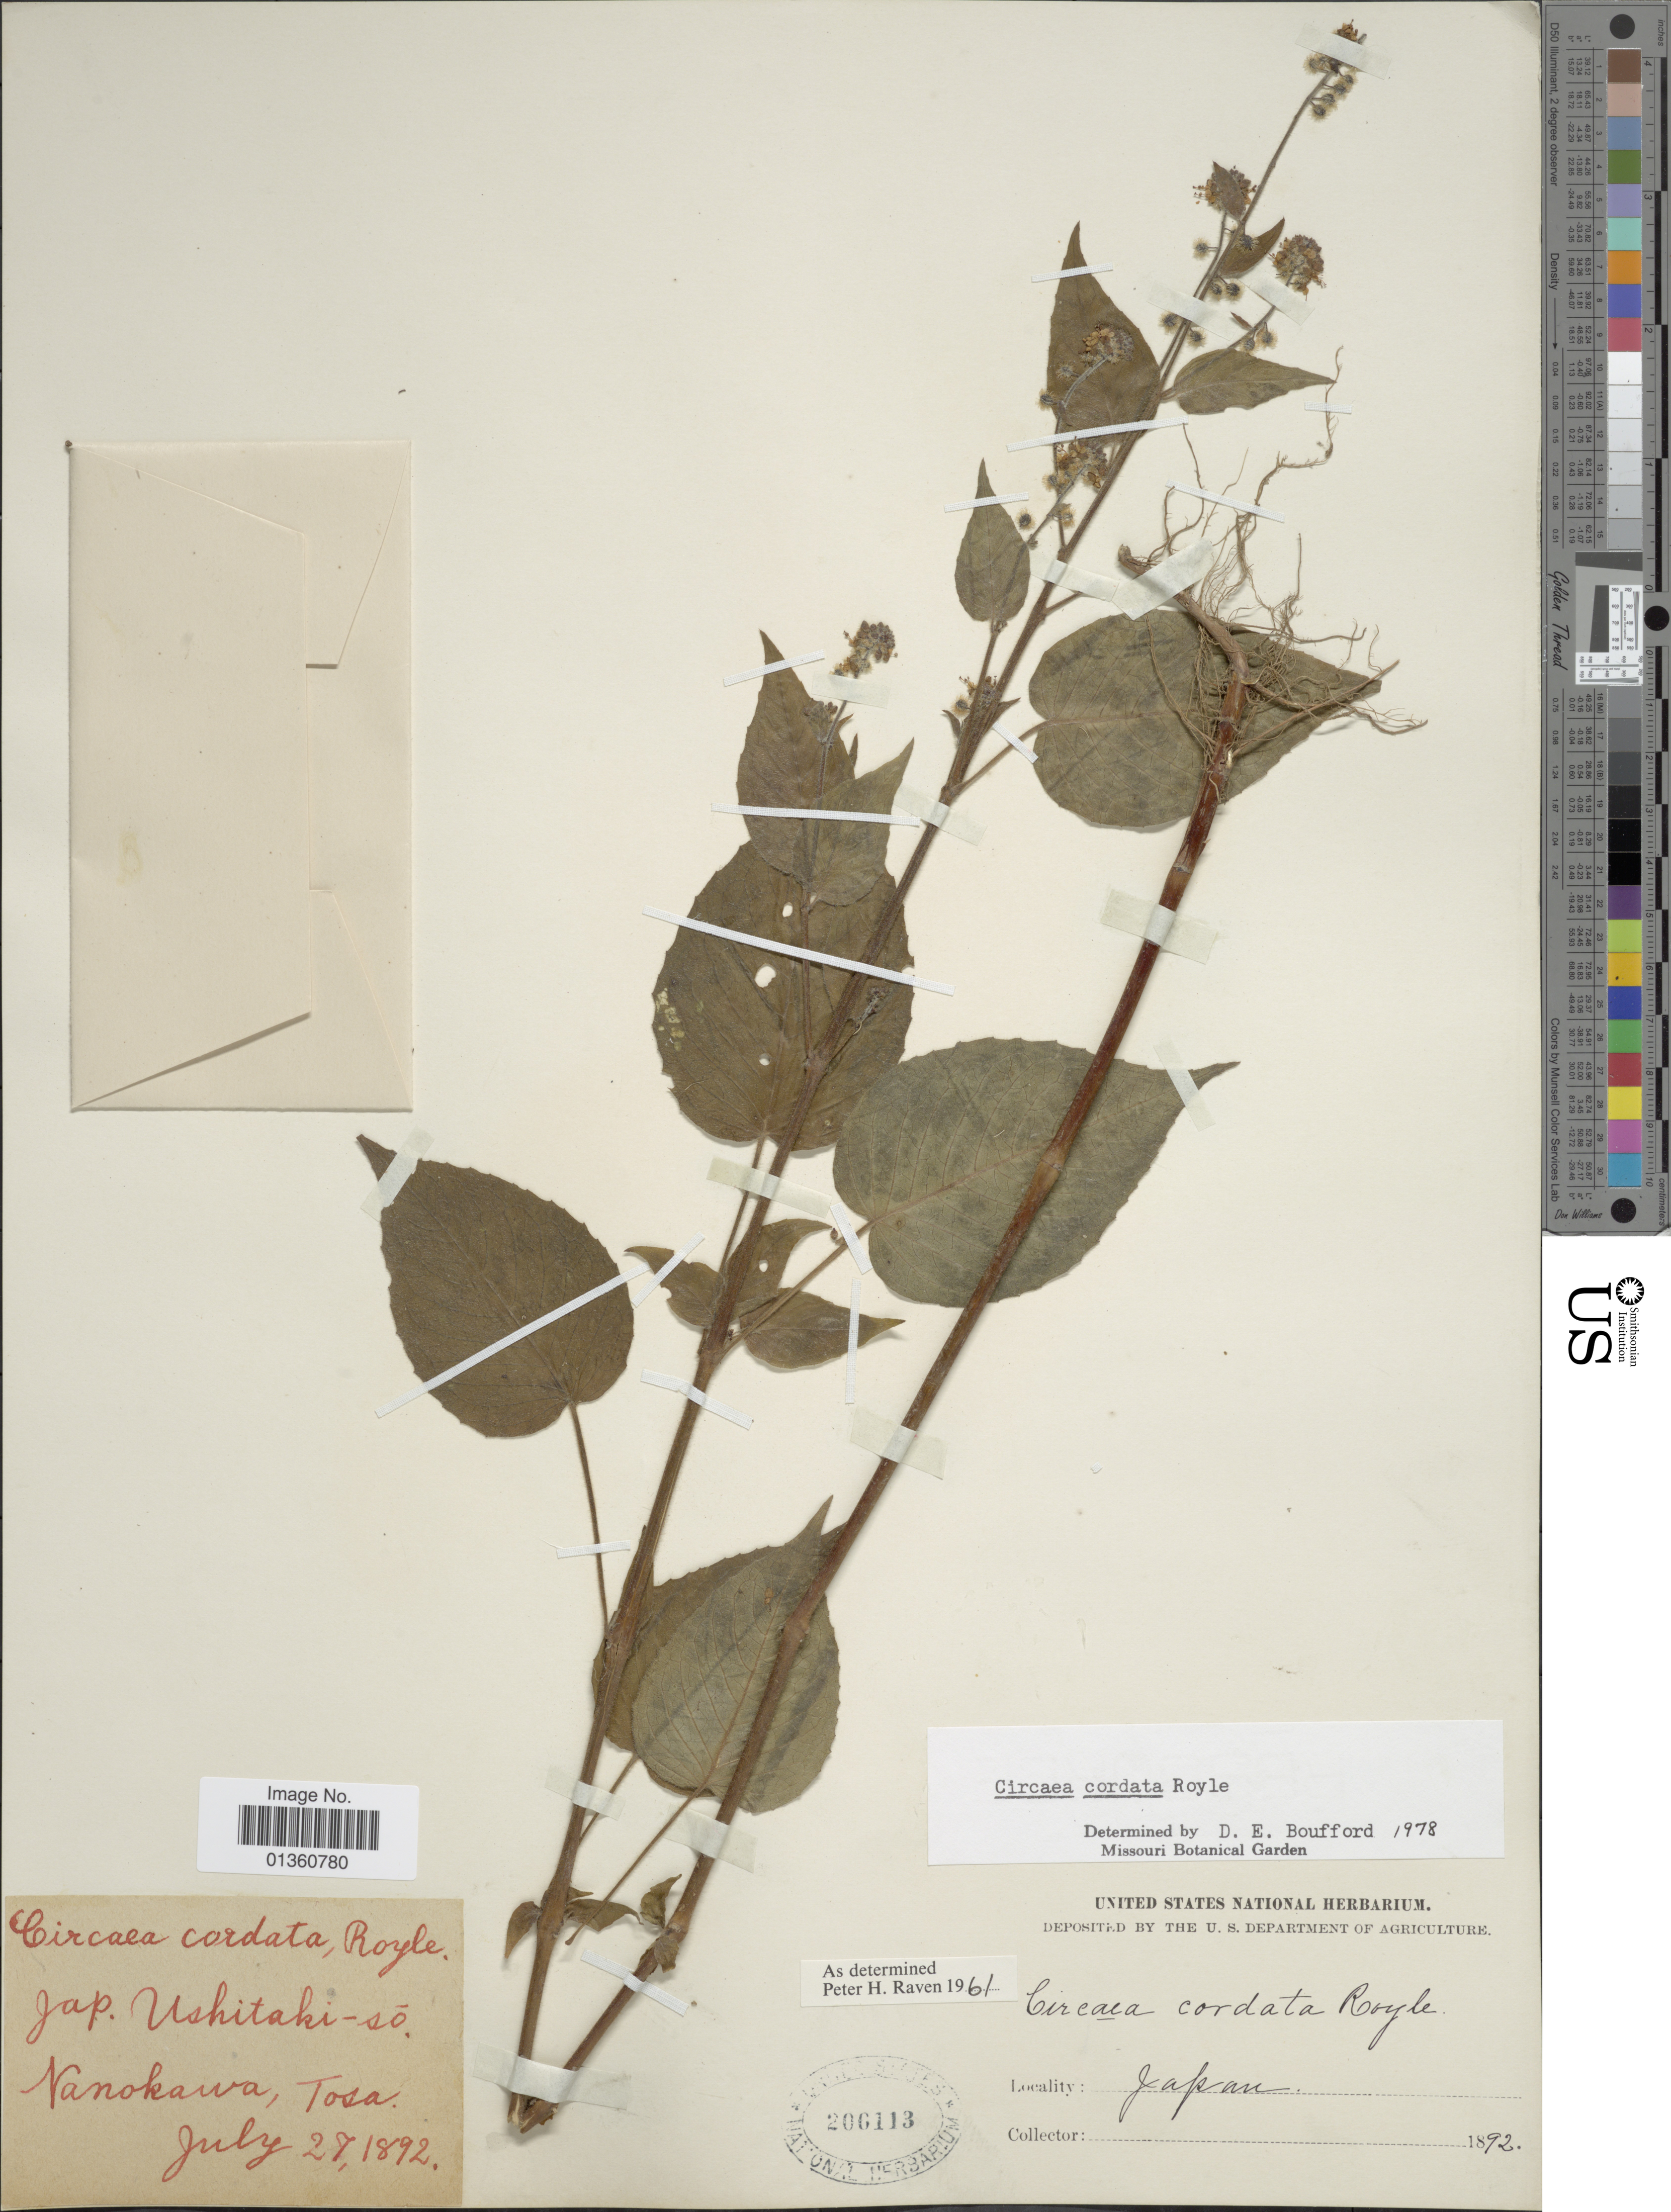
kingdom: Plantae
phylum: Tracheophyta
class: Magnoliopsida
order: Myrtales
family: Onagraceae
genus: Circaea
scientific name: Circaea cordata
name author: Royle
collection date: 1892-07-27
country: Japan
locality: Nanokawa, Tosa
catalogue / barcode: US 206113